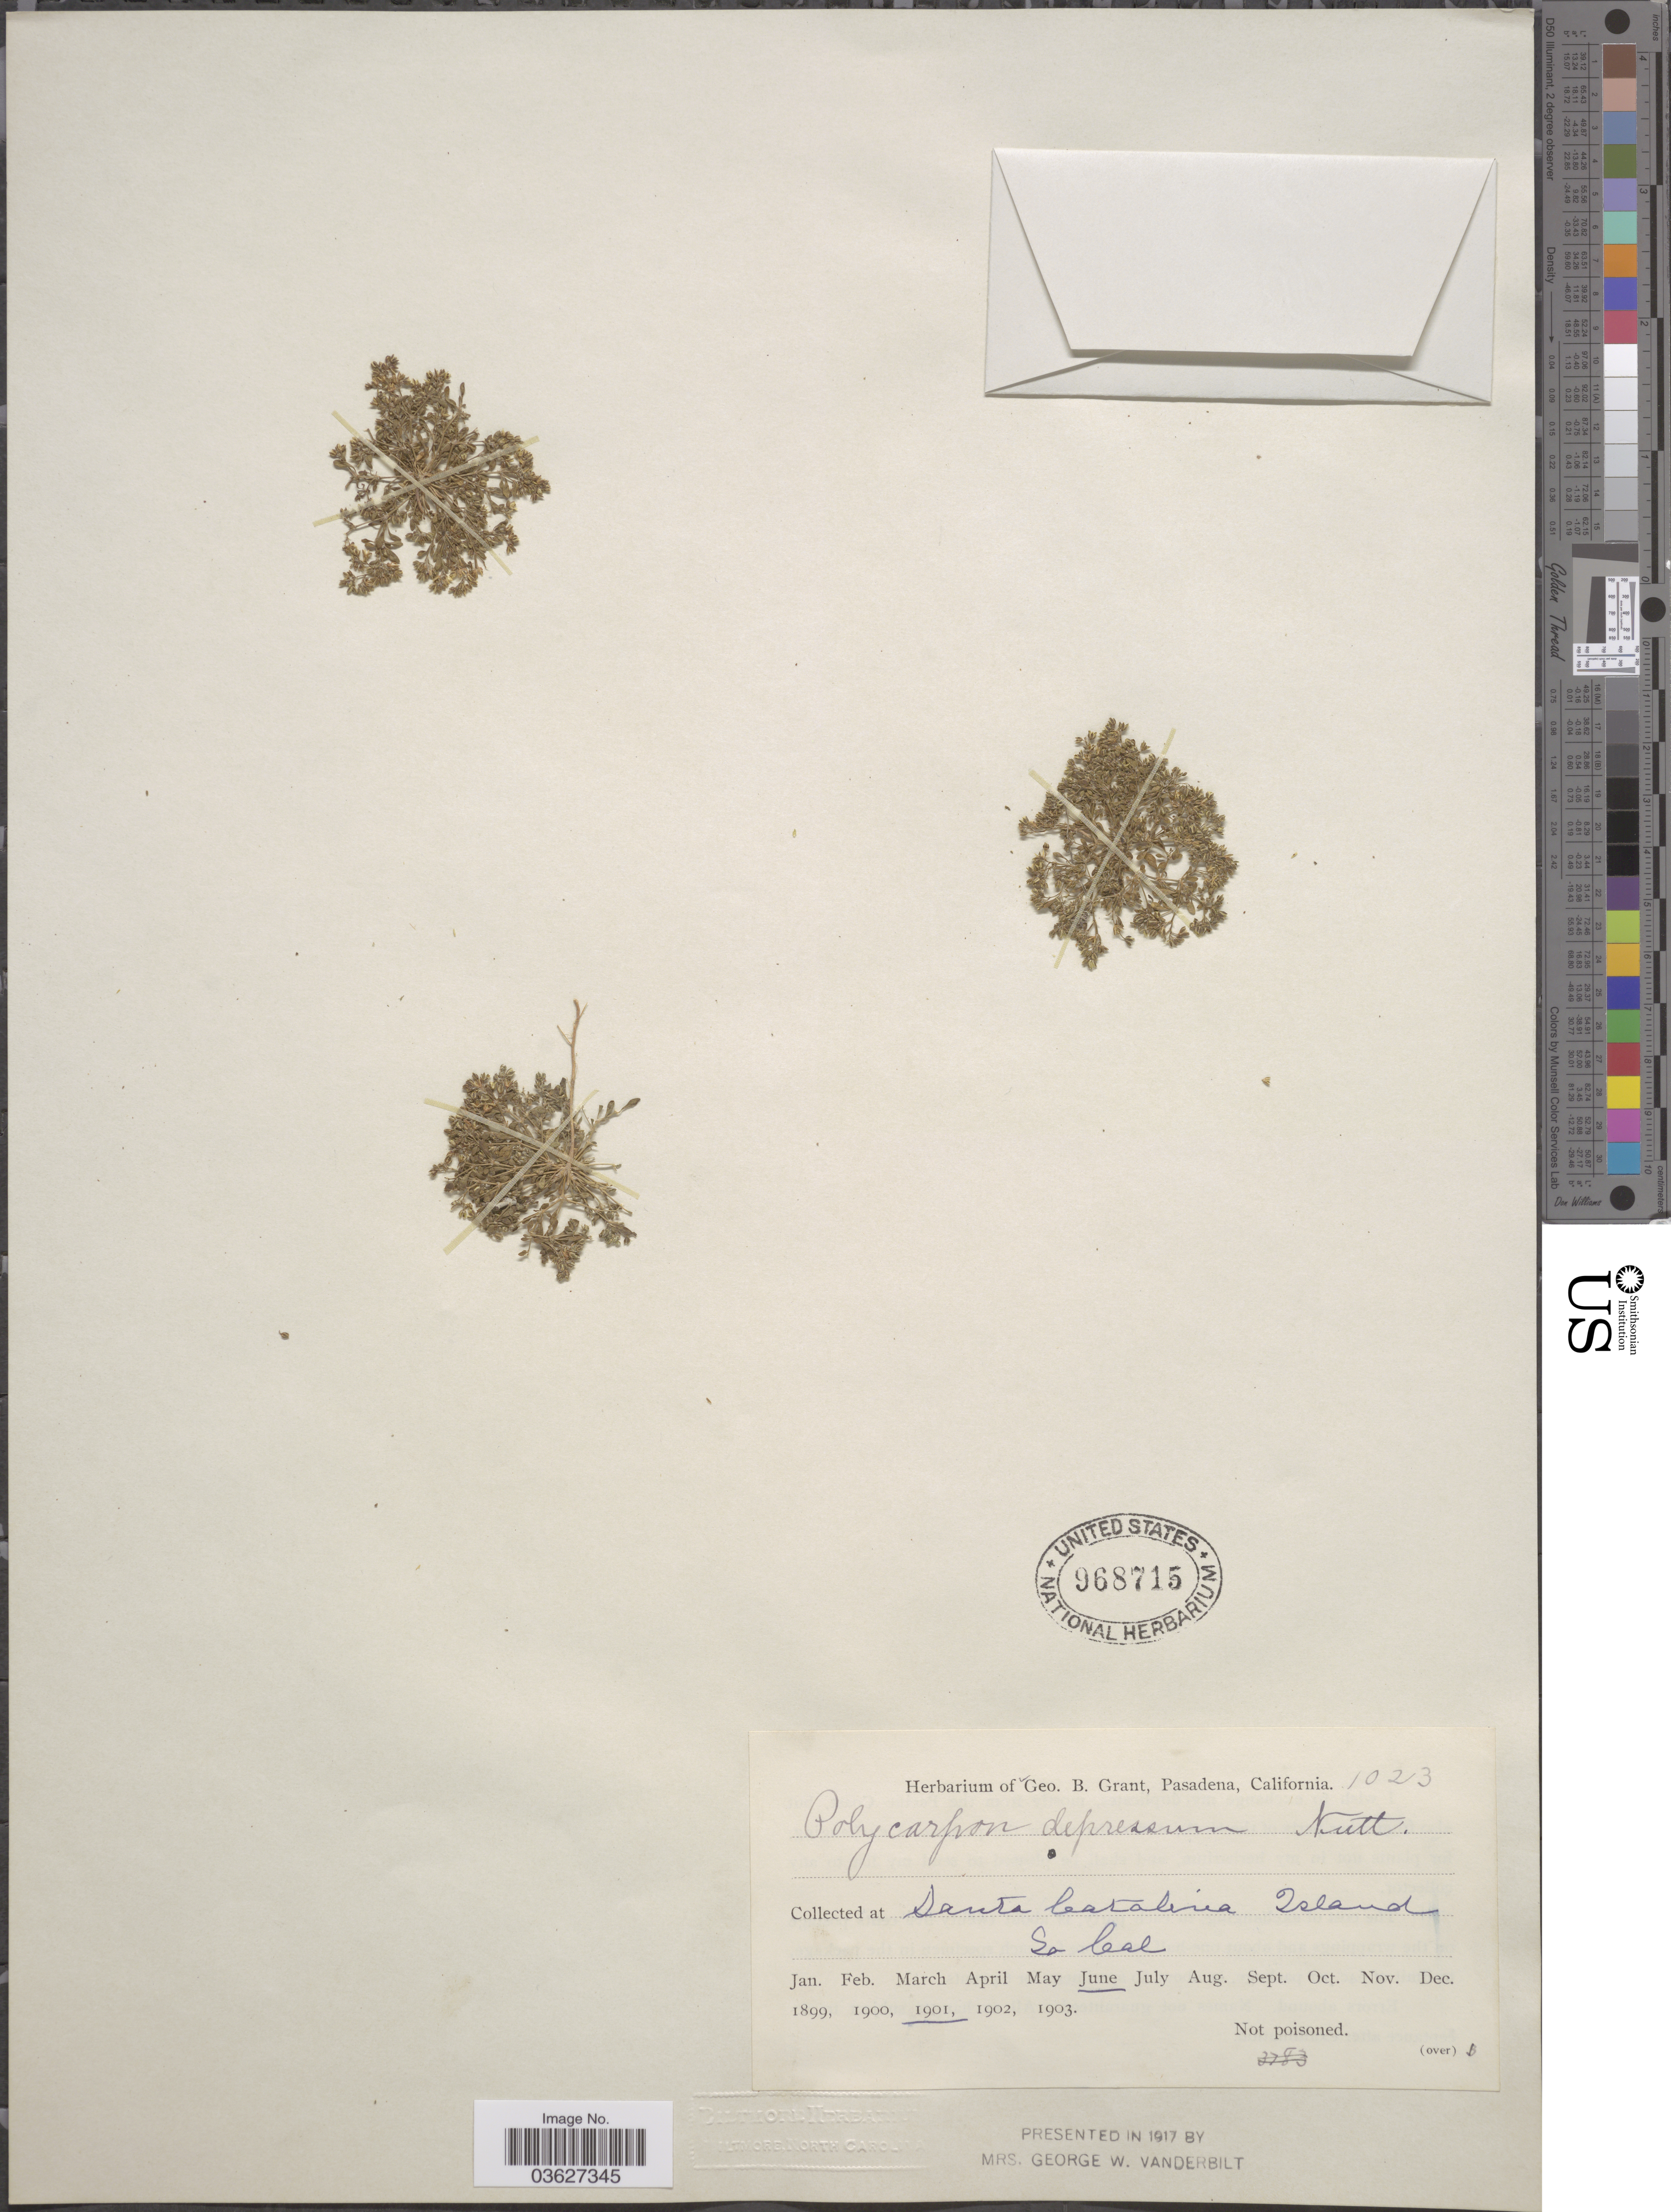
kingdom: Plantae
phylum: Tracheophyta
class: Magnoliopsida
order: Caryophyllales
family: Caryophyllaceae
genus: Polycarpon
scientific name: Polycarpon depressum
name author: Nutt.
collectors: ex herb. Geo. B. Grant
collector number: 1023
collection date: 1901-06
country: United States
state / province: California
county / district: Los Angeles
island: Santa Catalina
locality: Santa Catalina Island. So Cal.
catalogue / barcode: US 968715